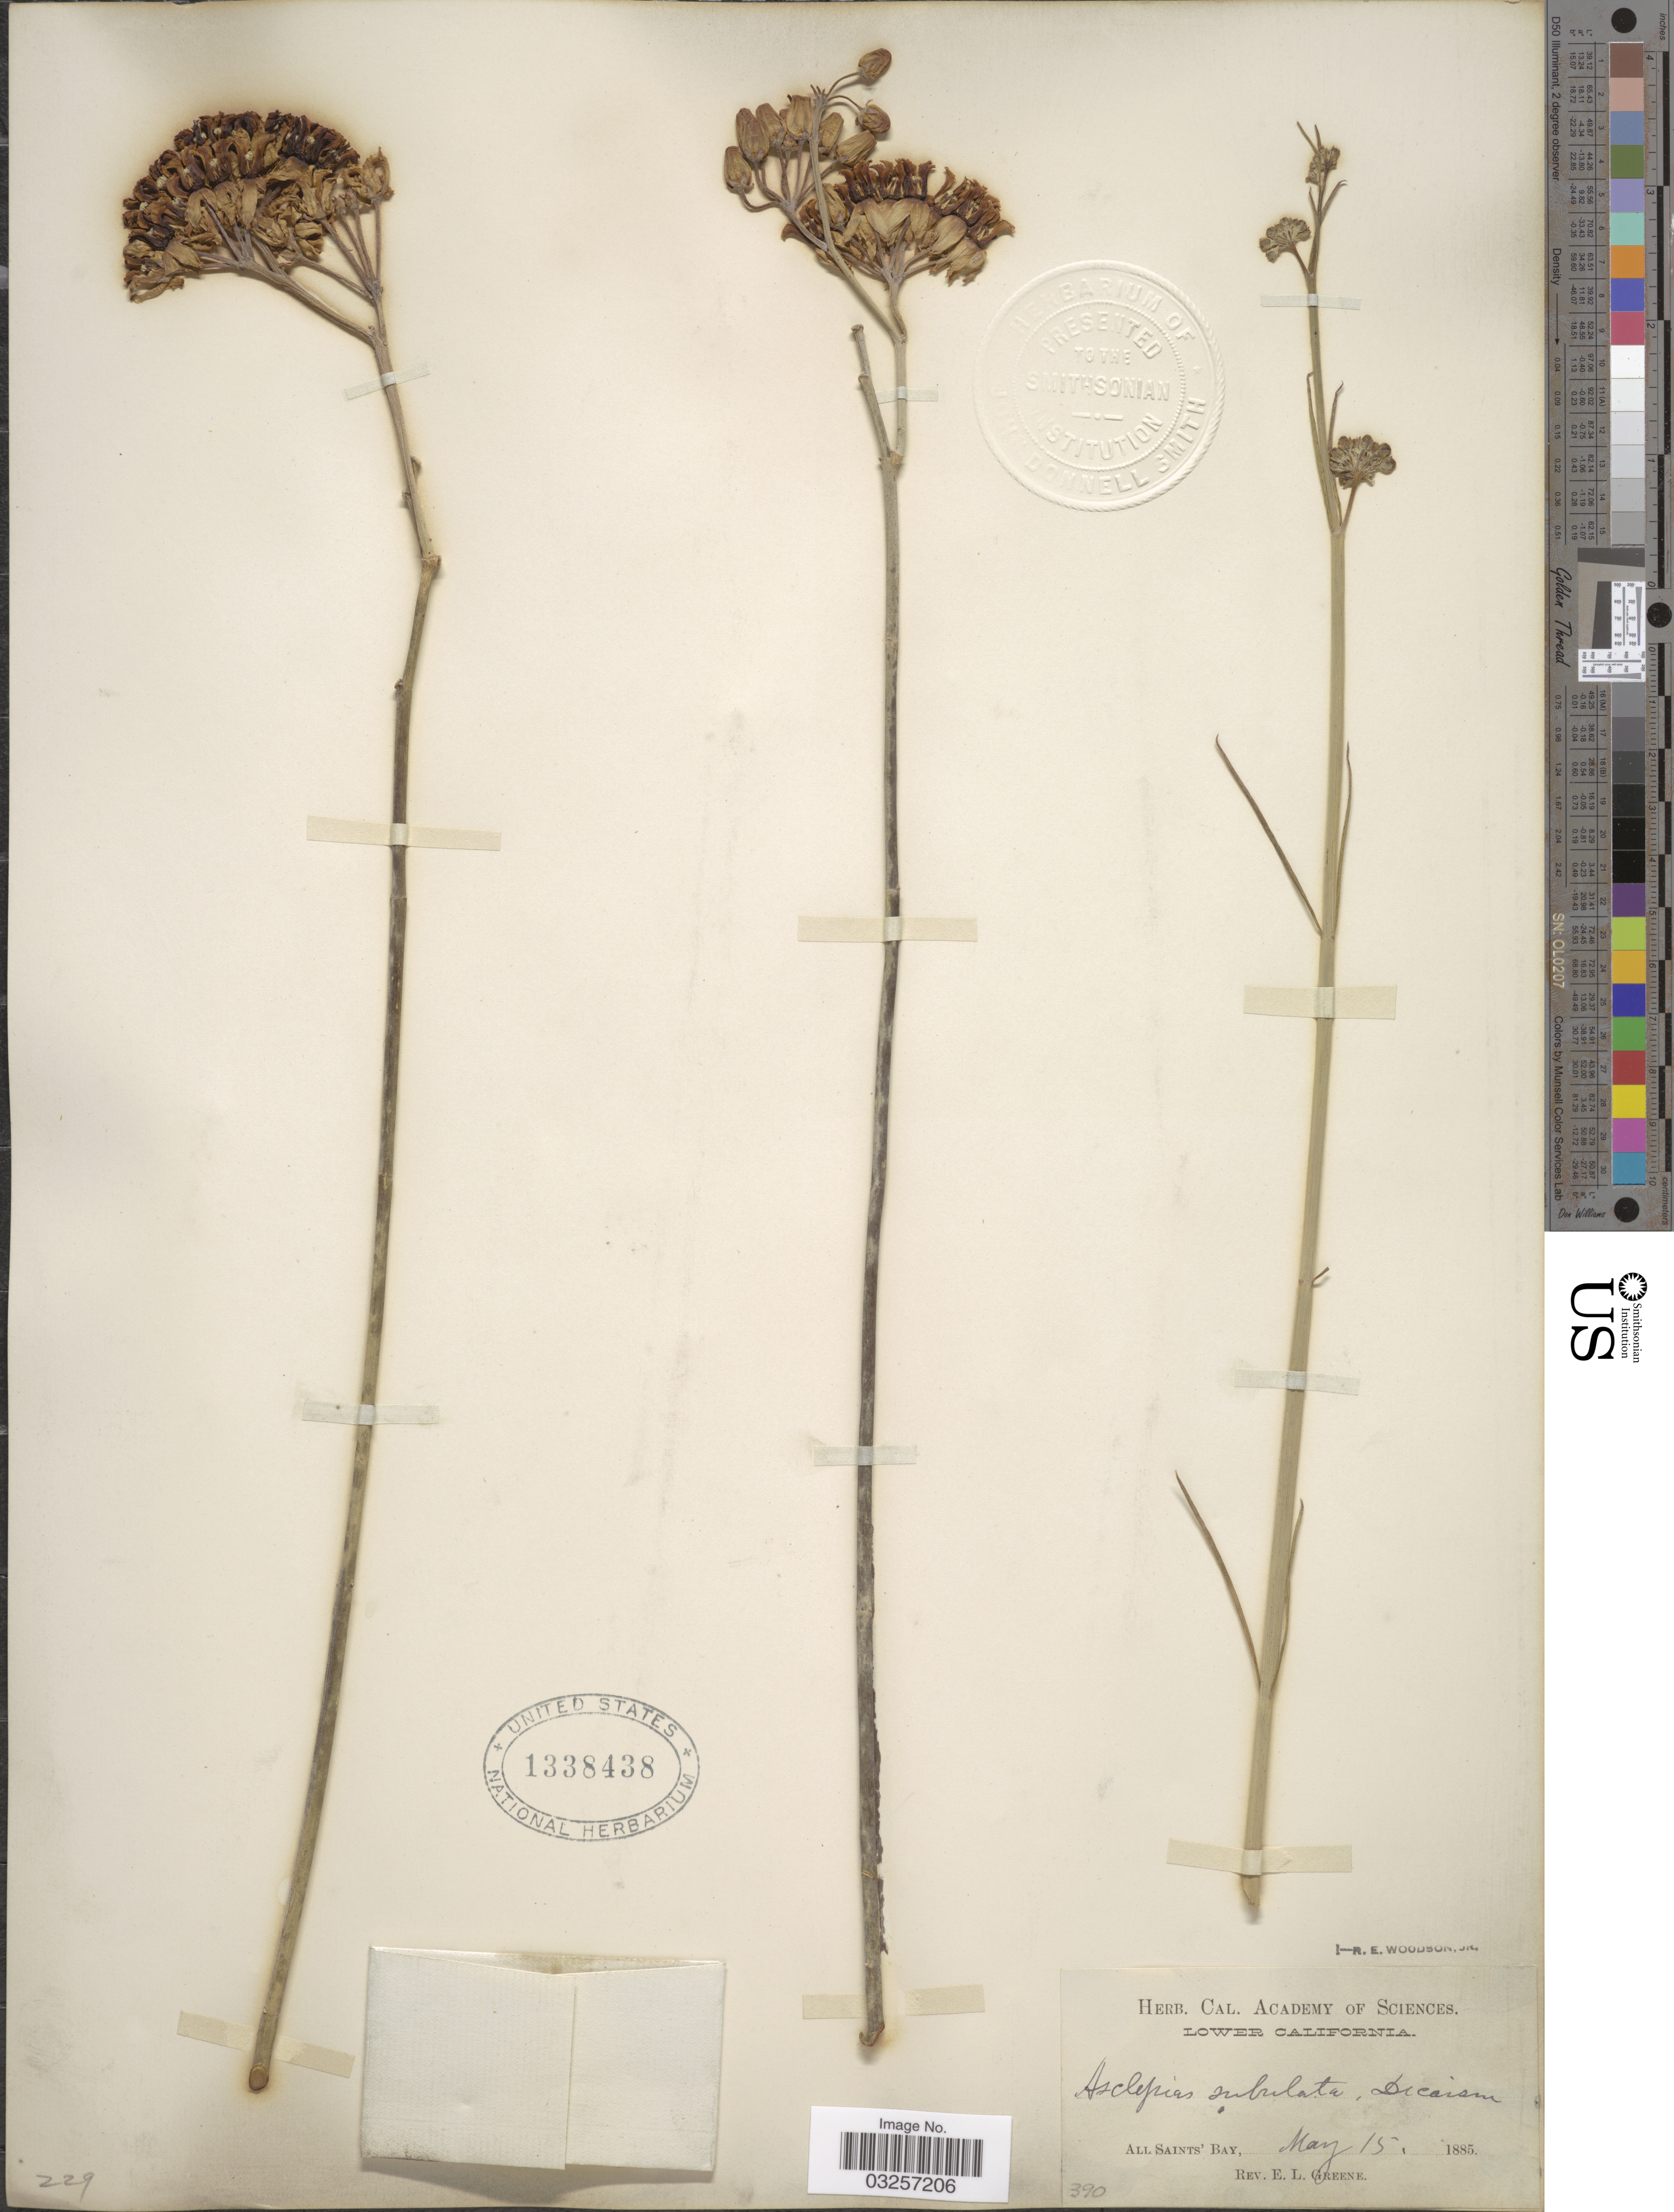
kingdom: Plantae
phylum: Tracheophyta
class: Magnoliopsida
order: Gentianales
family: Apocynaceae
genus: Asclepias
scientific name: Asclepias subulata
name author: Decne.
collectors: E. L. Greene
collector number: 390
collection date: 1885-05-15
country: Mexico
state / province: Baja California Sur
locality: Lower California. All Saints' Bay.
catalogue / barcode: US 1338438